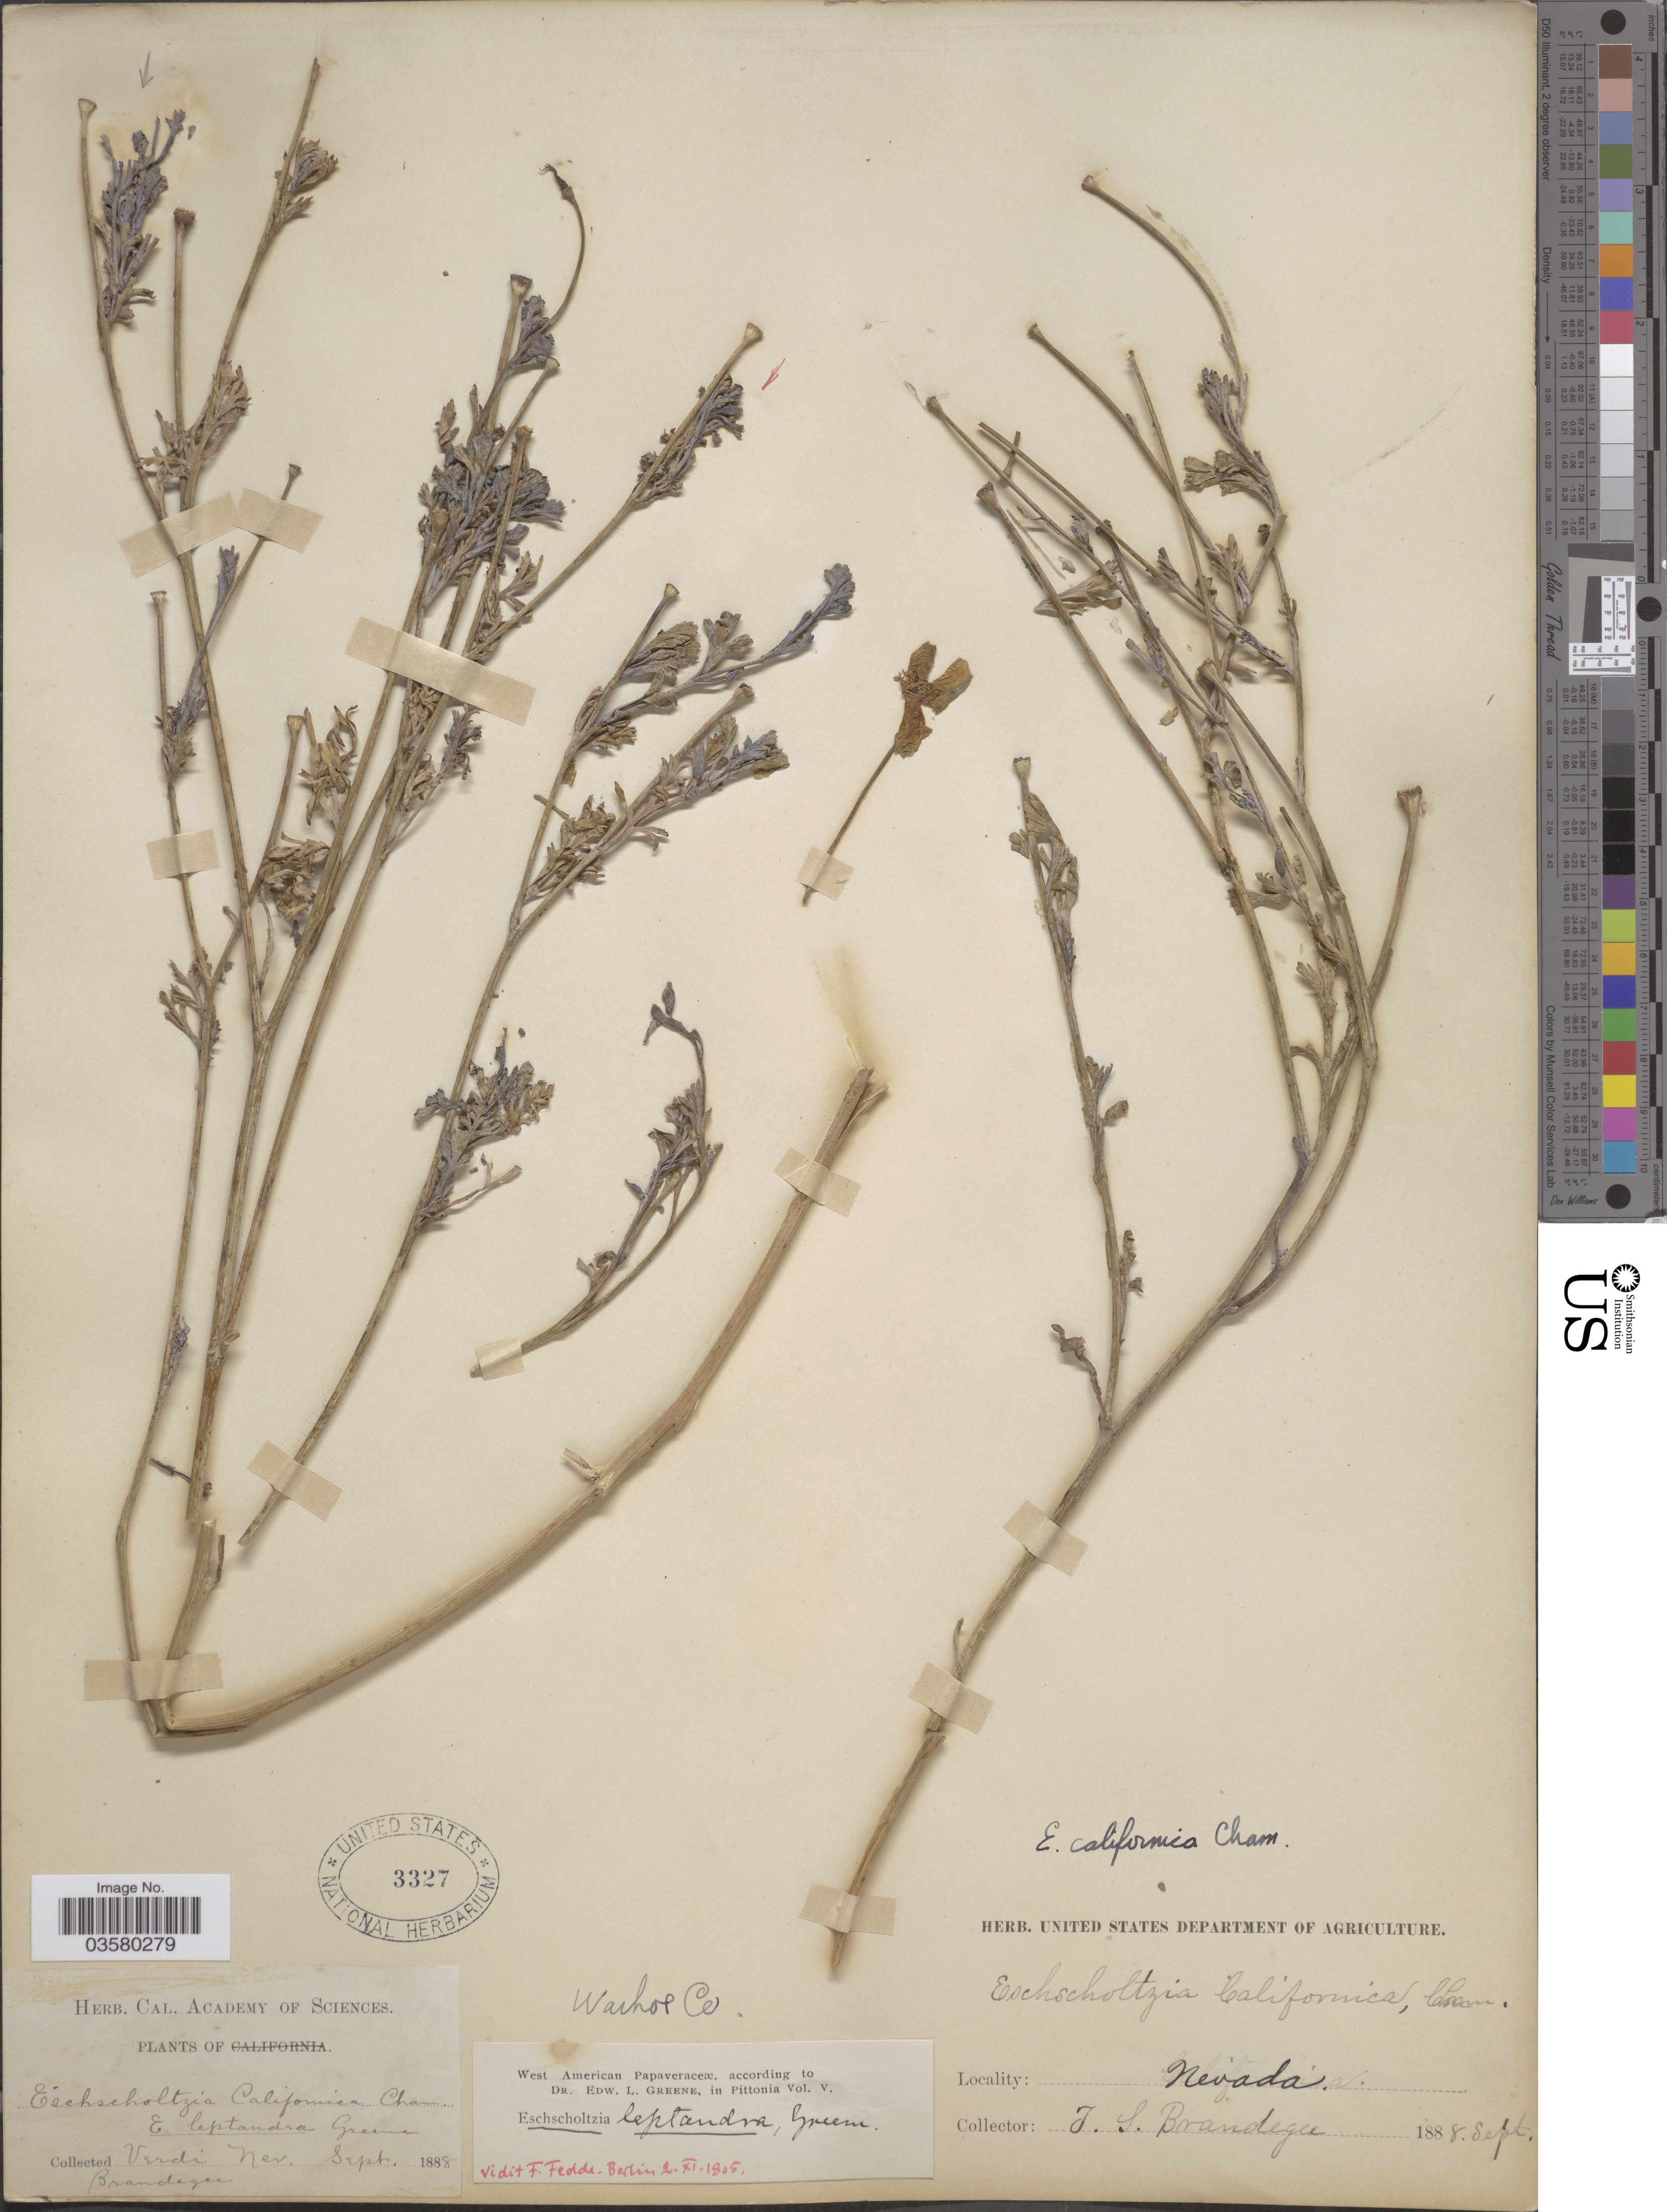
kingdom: Plantae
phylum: Tracheophyta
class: Magnoliopsida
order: Ranunculales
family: Papaveraceae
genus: Eschscholzia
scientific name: Eschscholzia californica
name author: Cham.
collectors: T. S. Brandegee (herbarium)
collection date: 1888-09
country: United States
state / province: Nevada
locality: Verdi. Washoe Co.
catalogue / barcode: US 3327